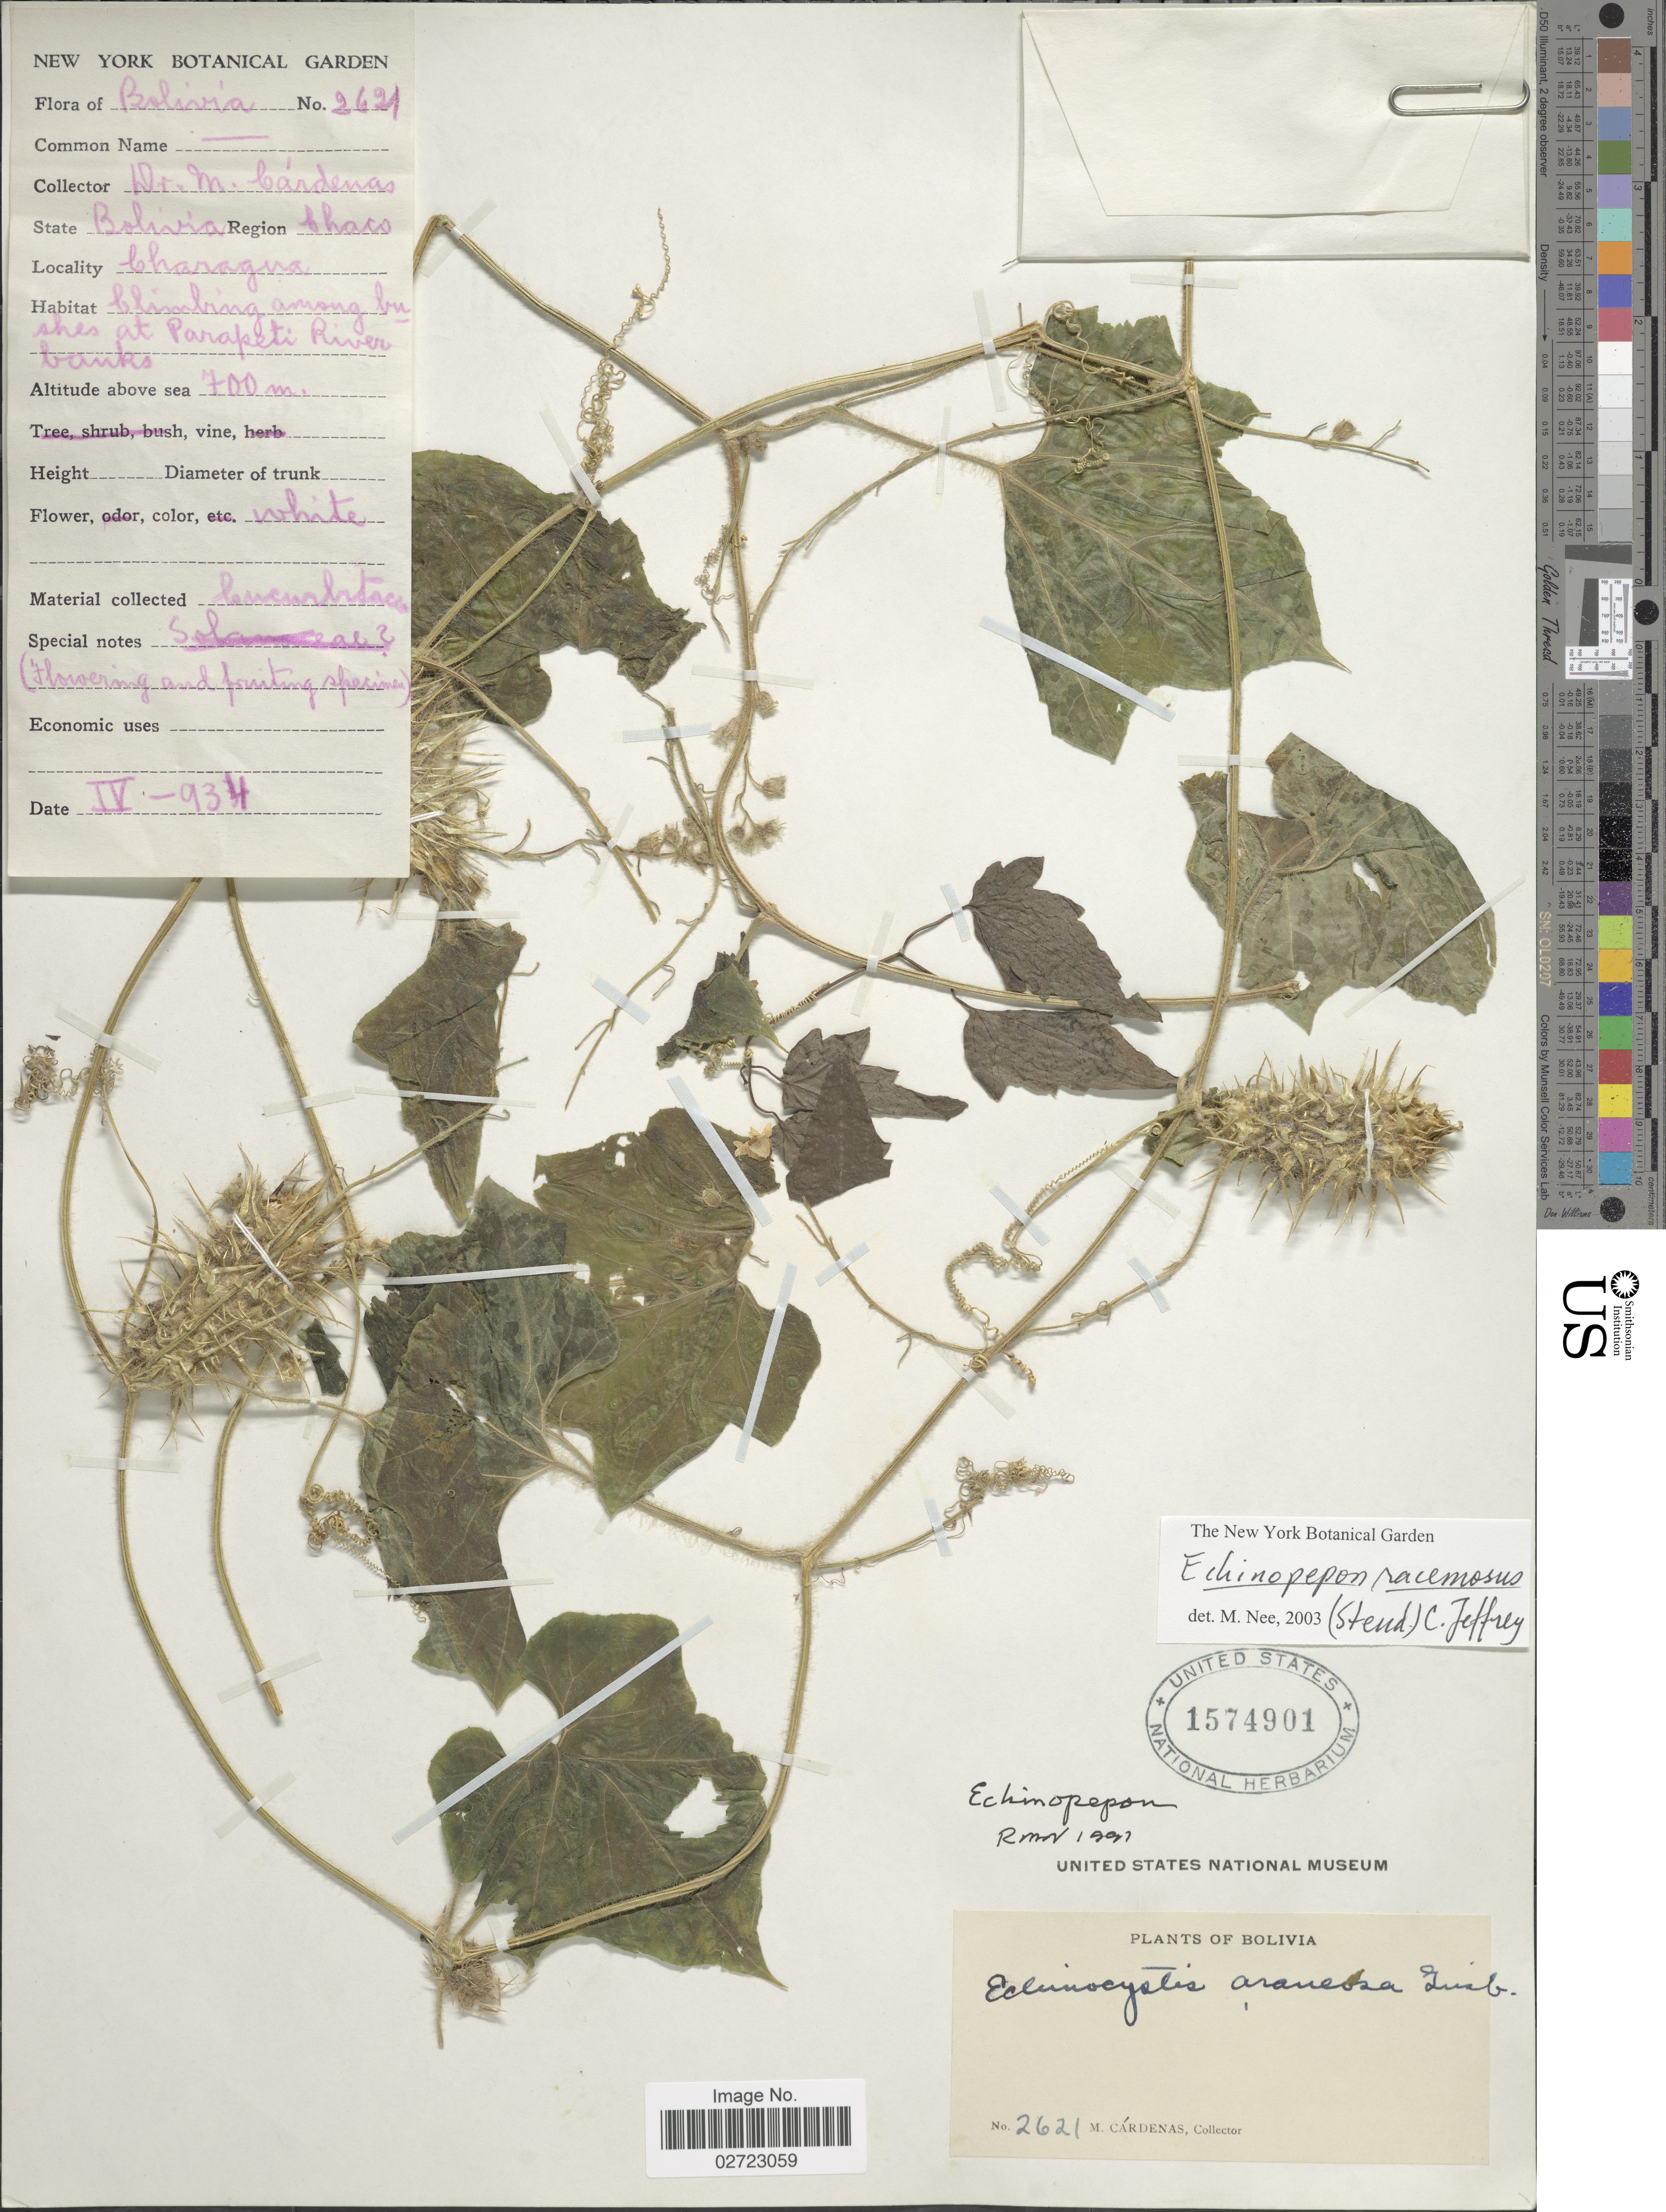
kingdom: Plantae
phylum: Tracheophyta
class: Magnoliopsida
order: Cucurbitales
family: Cucurbitaceae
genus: Echinopepon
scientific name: Echinopepon racemosus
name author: (Steud.) C. Jeffrey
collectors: M. Cárdenas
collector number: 2621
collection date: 1934-04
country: Bolivia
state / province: Santa Cruz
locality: Region Chaco, Charagua, River banks.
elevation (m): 700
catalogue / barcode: US 1574901